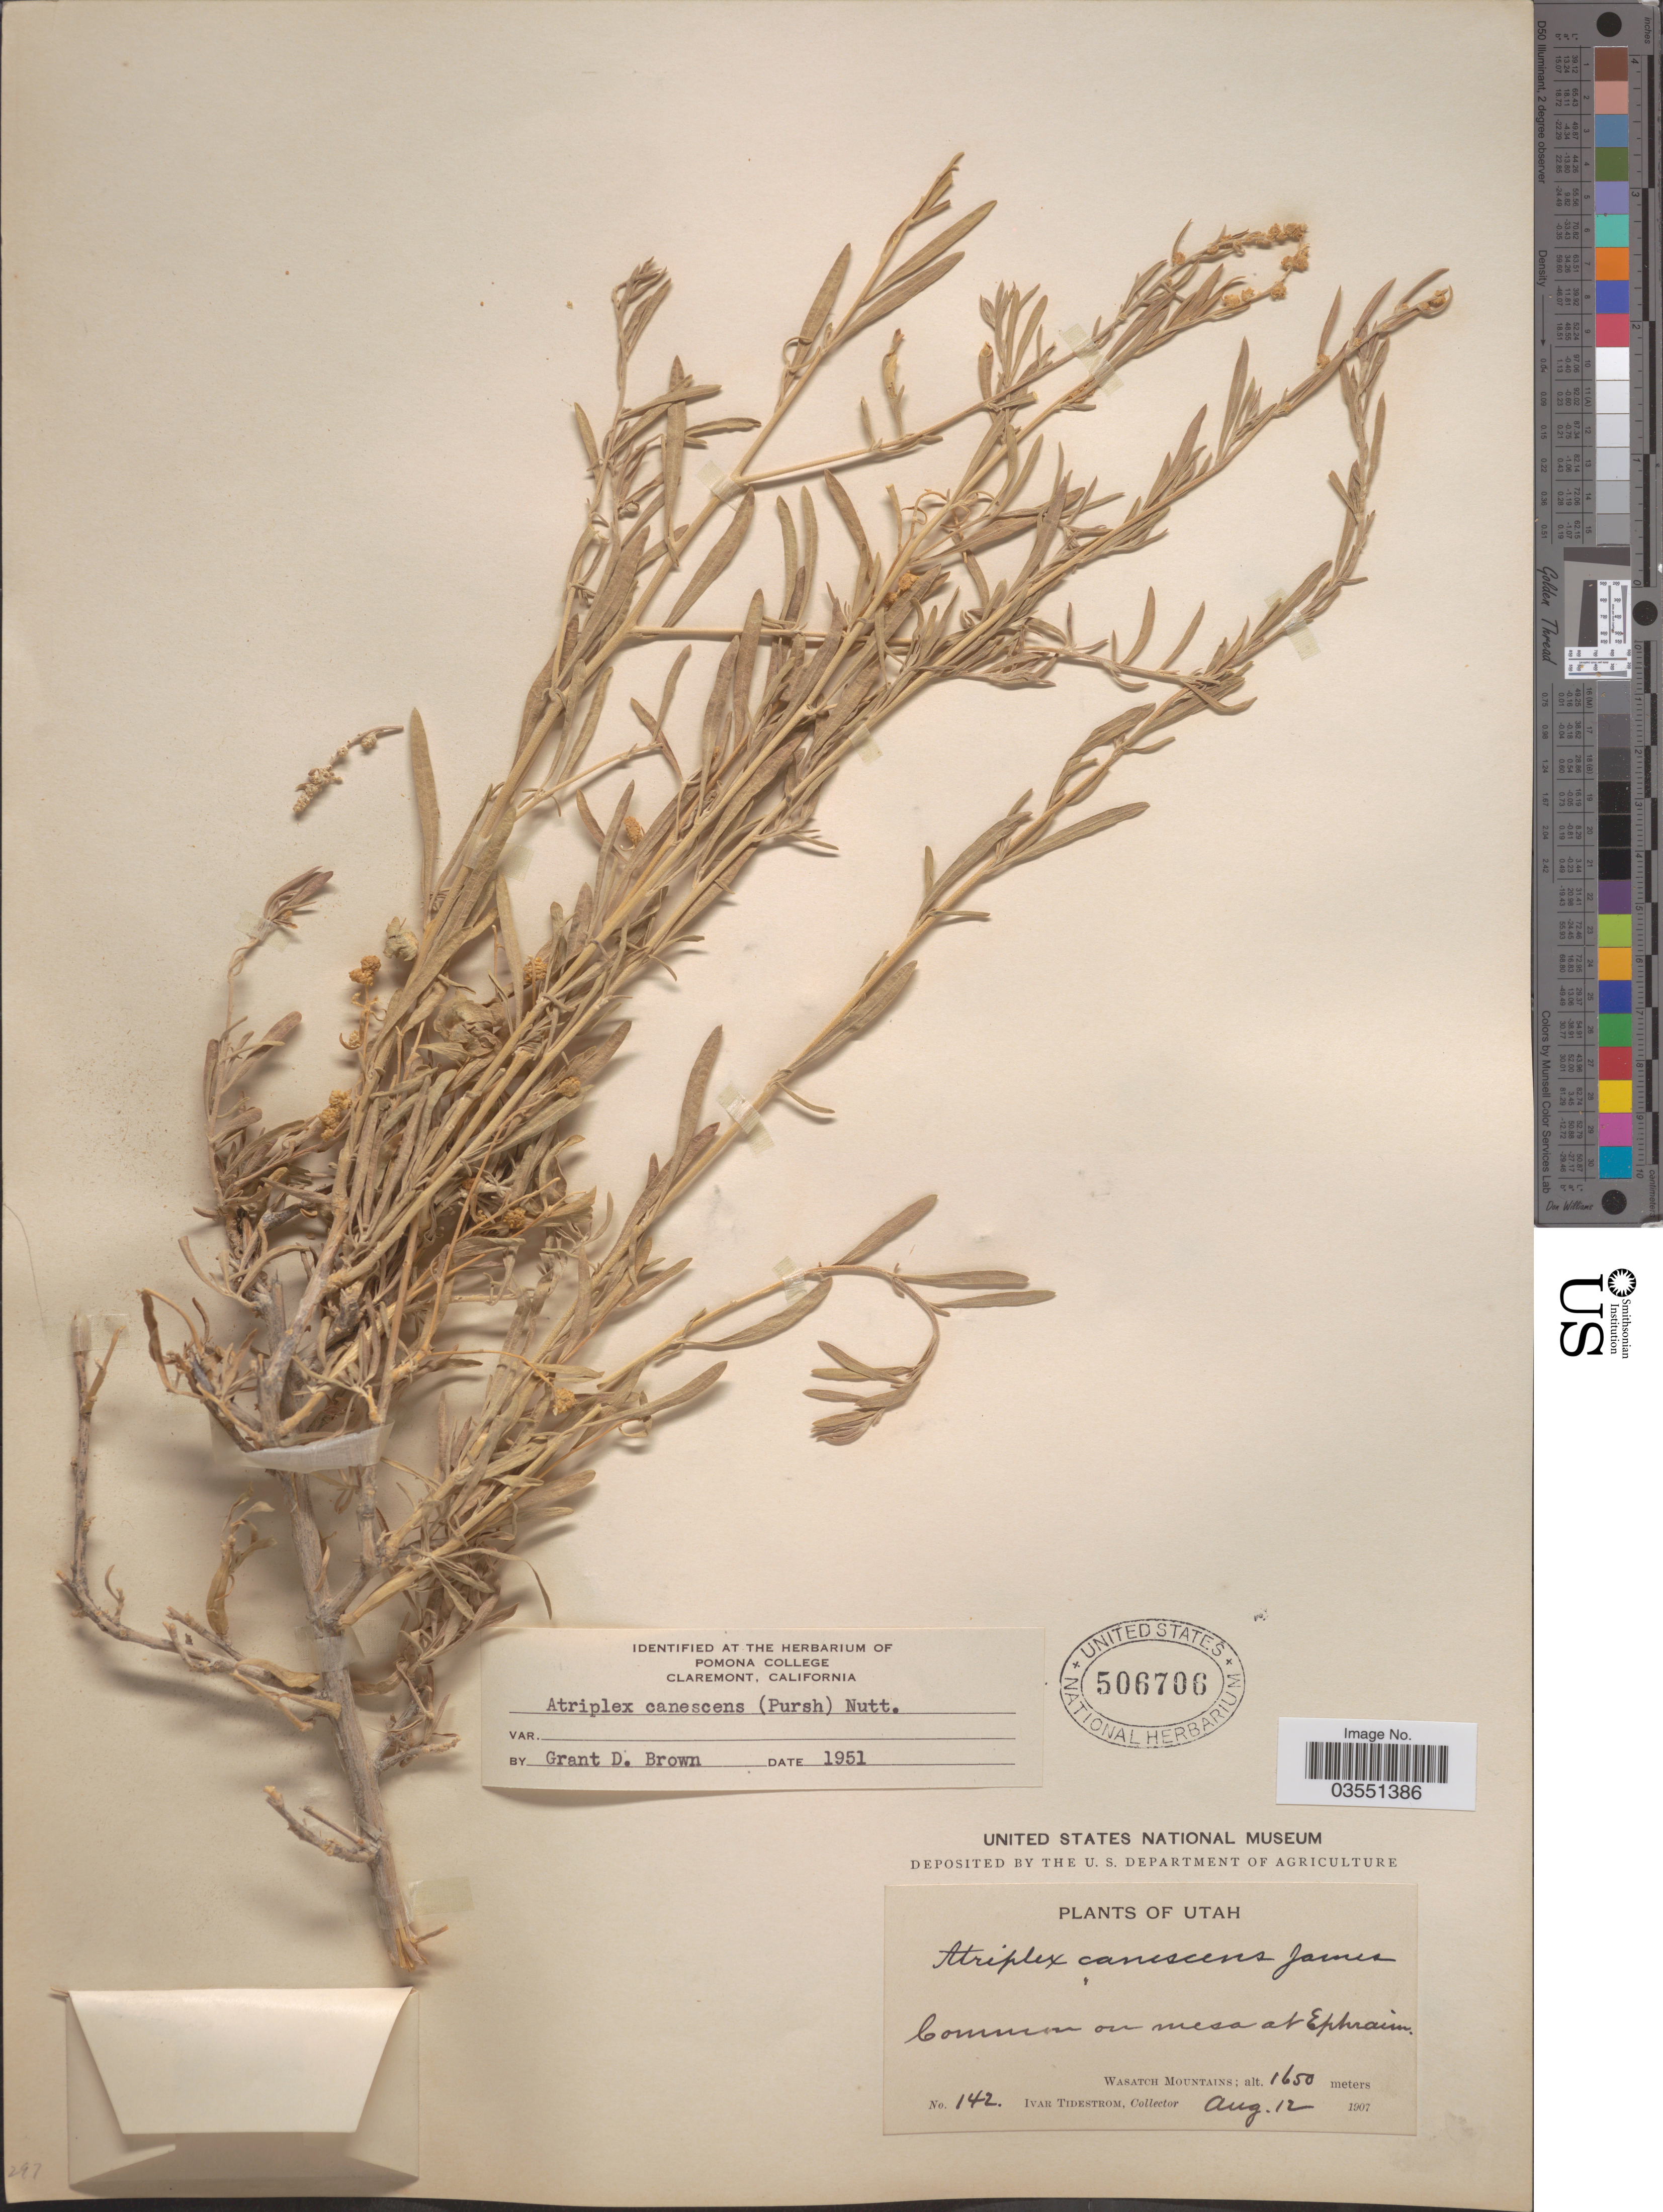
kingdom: Plantae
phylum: Tracheophyta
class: Magnoliopsida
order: Caryophyllales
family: Amaranthaceae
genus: Atriplex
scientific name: Atriplex canescens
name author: (Pursh) Nutt.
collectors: I. F. Tidestrom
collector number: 142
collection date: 1907-08-12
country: United States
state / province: Utah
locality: Common on mesa at Ephraim. Wasatch Mountains.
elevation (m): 1650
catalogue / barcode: US 506706